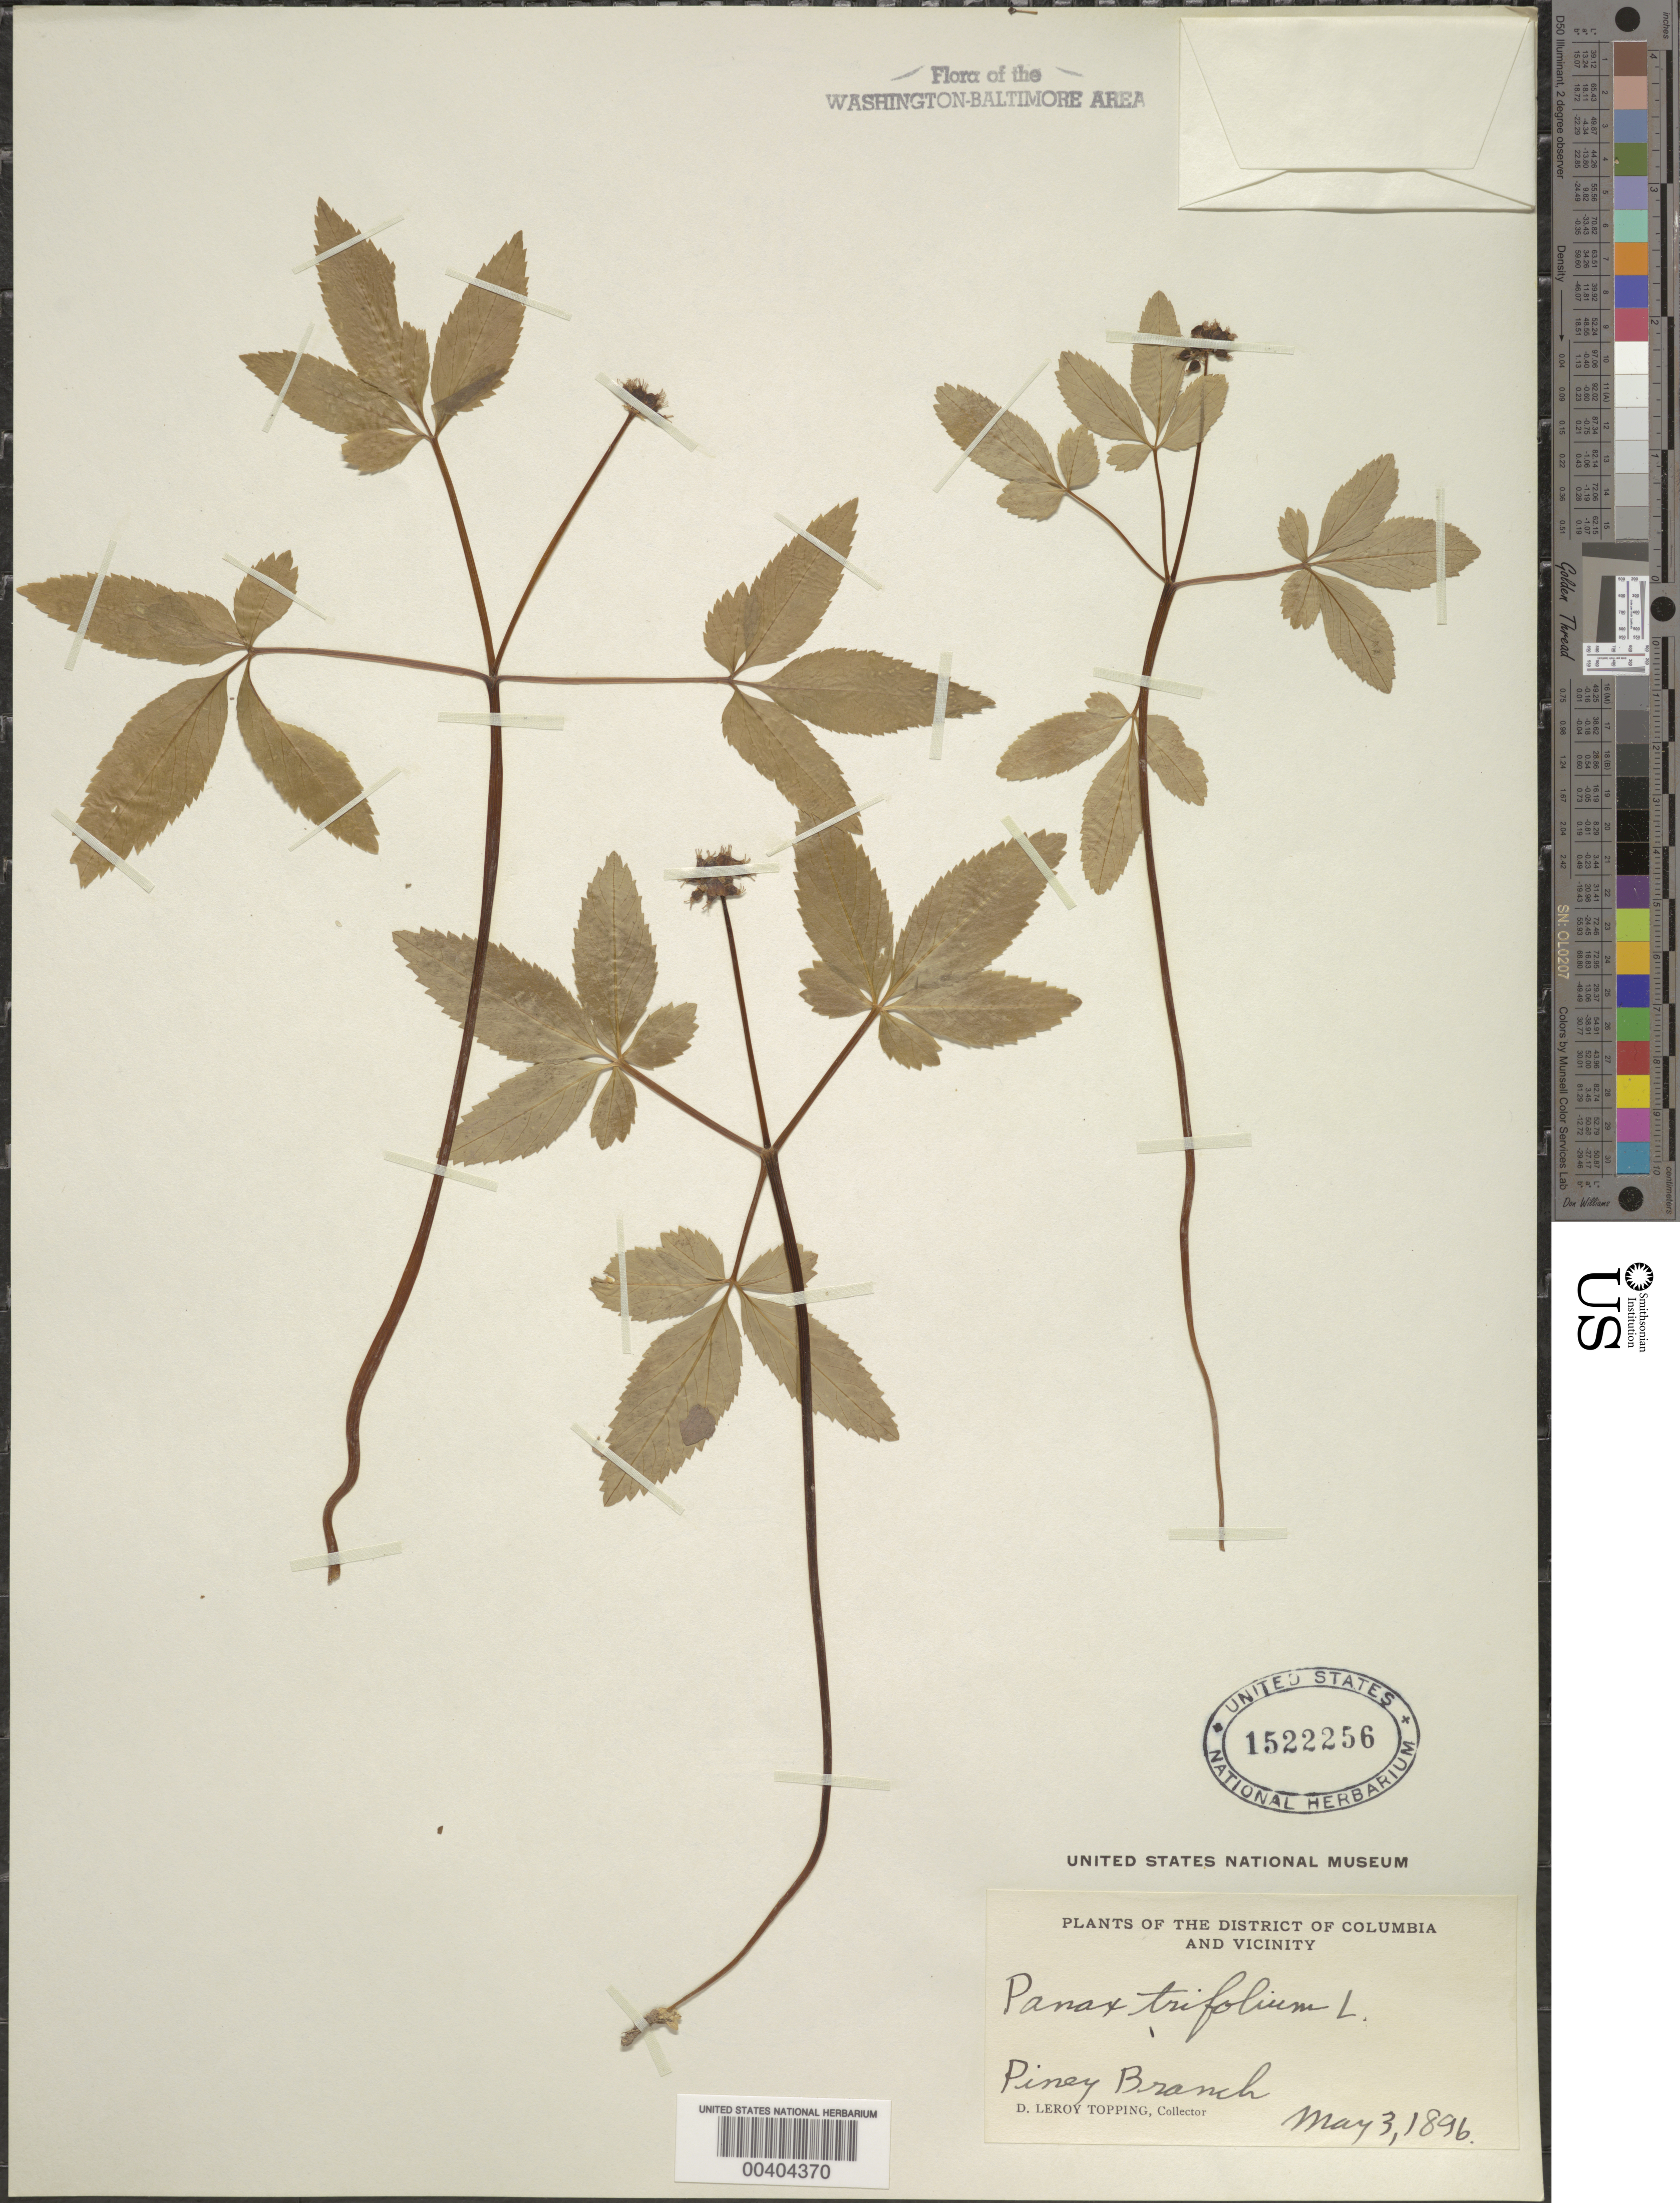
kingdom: Plantae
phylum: Tracheophyta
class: Magnoliopsida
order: Apiales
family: Araliaceae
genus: Panax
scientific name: Panax trifolius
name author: L.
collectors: D. L. Topping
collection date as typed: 03 May 1896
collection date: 1896-05-03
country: United States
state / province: District of Columbia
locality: Piney Branch Rock Creek Park & vicinity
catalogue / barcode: US 1522256